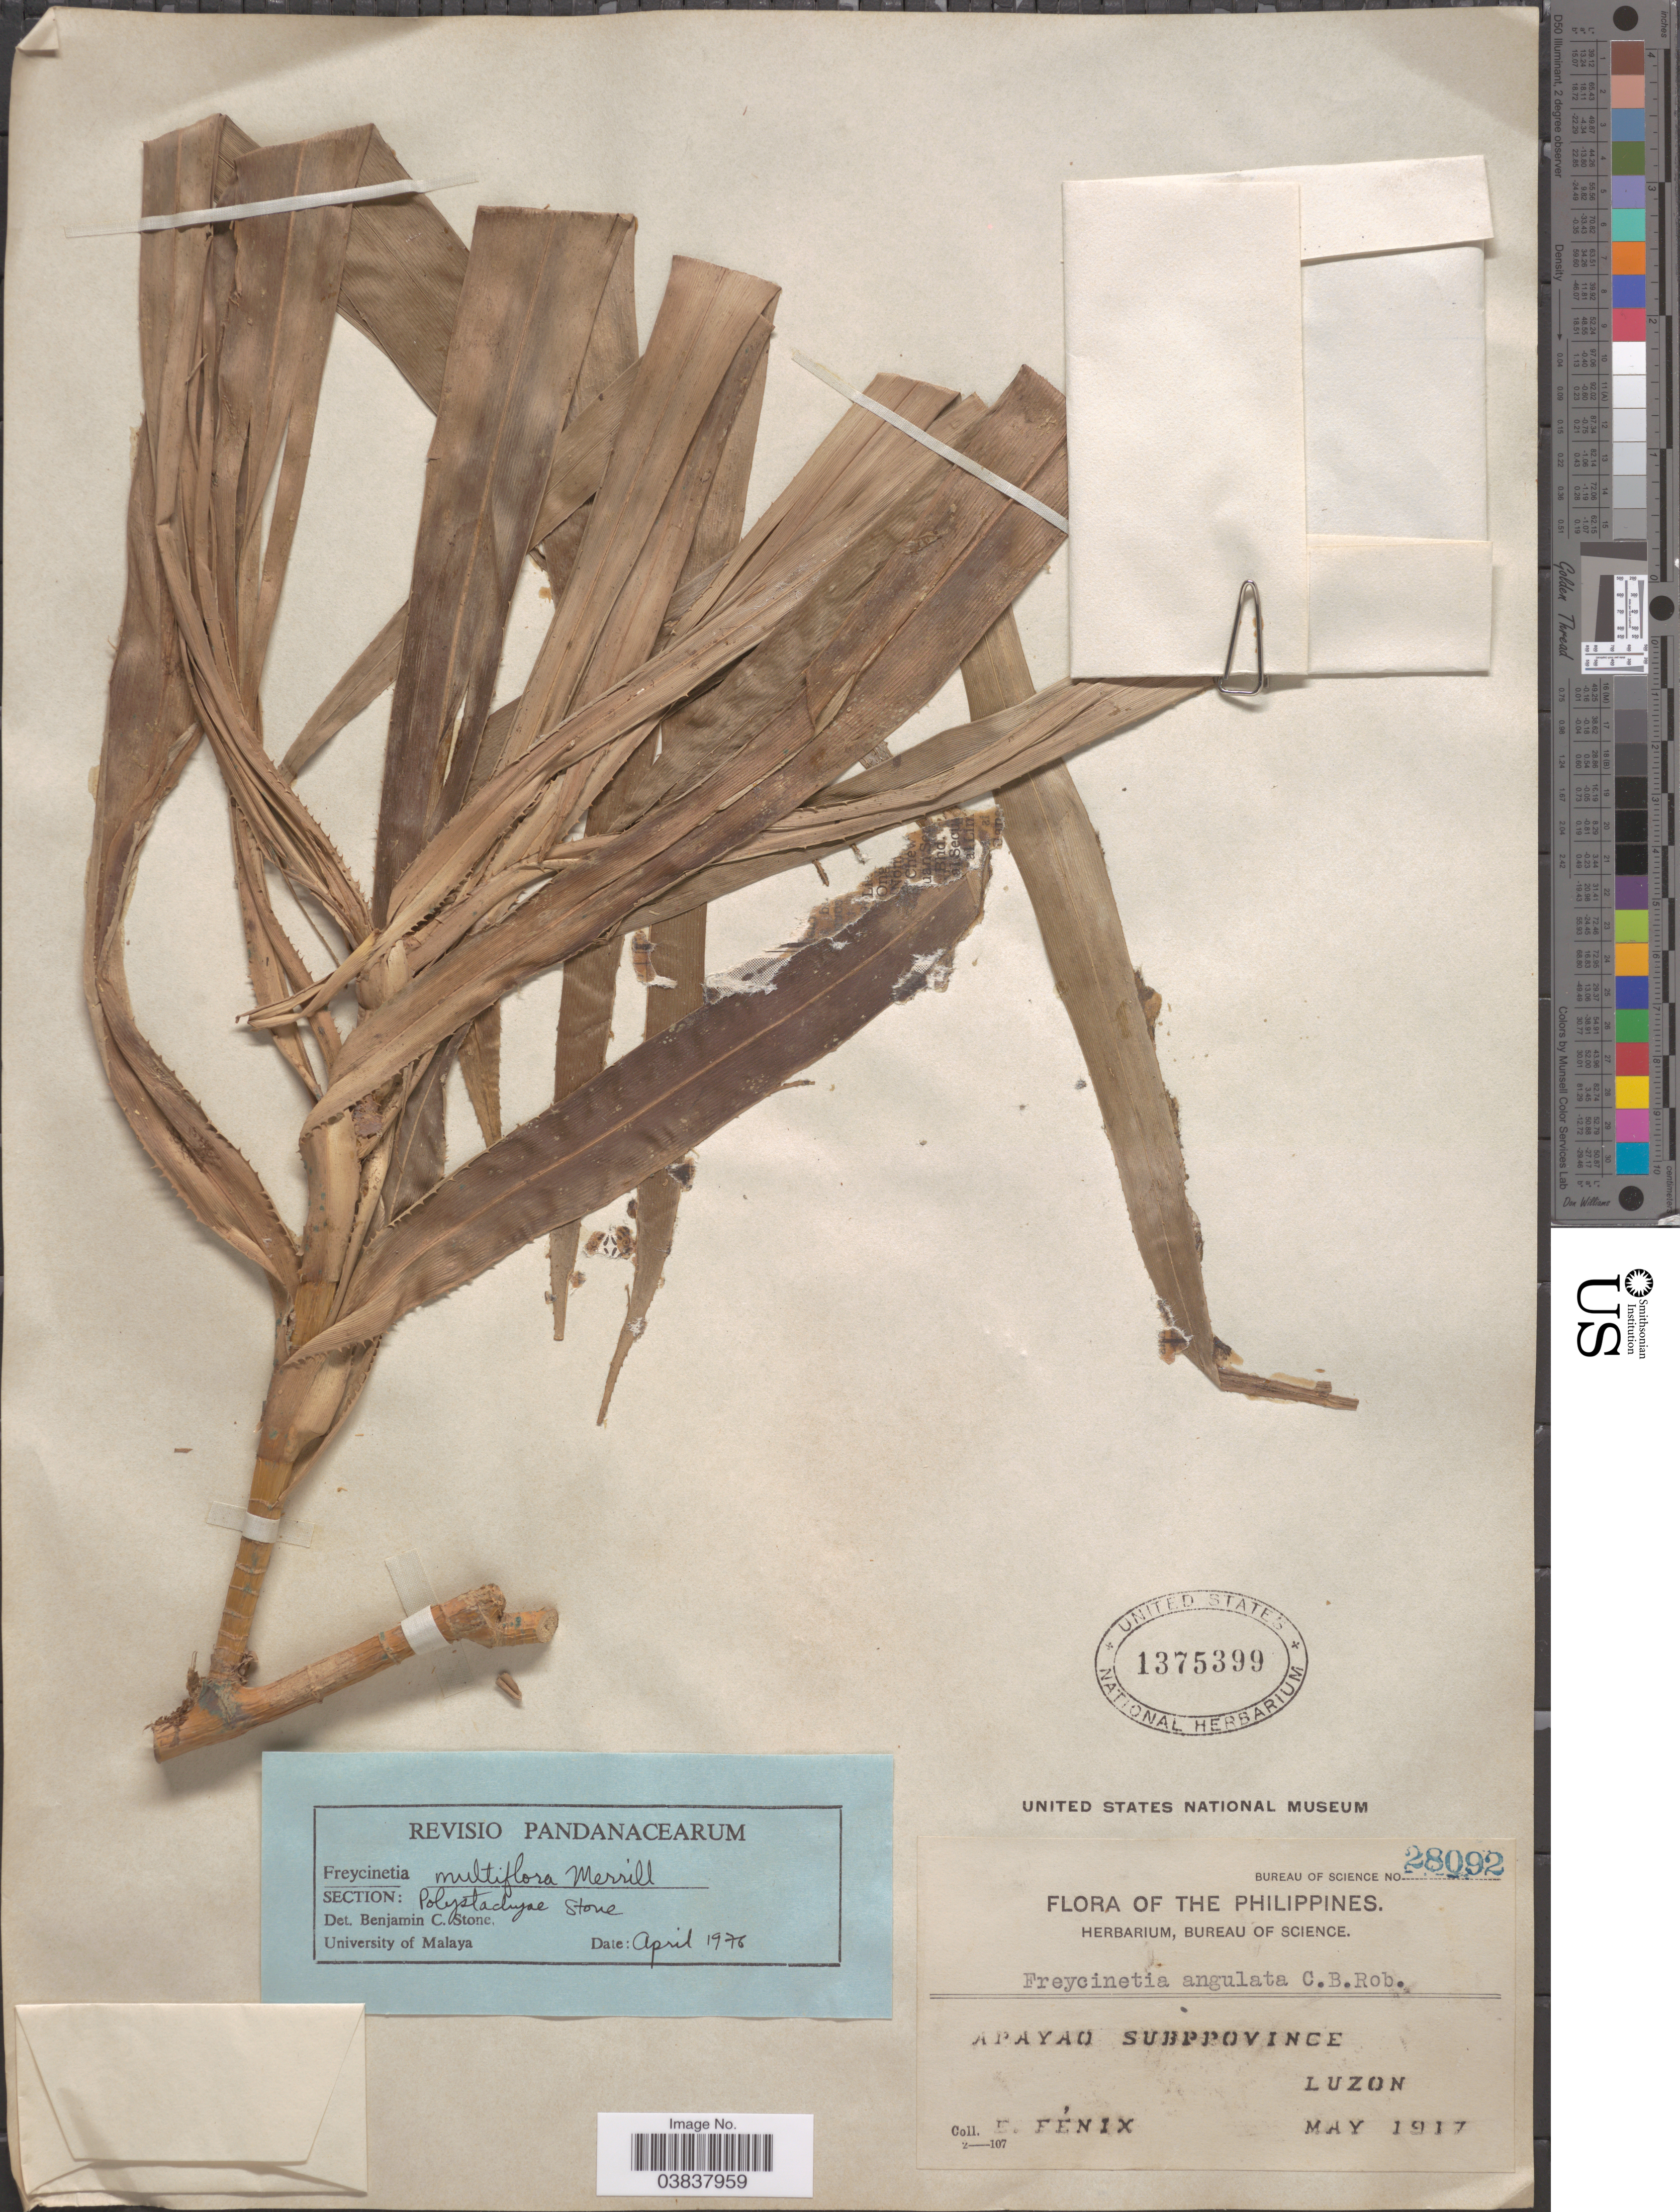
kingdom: Plantae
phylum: Tracheophyta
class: Liliopsida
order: Pandanales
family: Pandanaceae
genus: Freycinetia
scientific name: Freycinetia multiflora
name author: Merr.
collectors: E. Fénix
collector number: Bureau of Science 28092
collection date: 1917-05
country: Philippines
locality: Apayao Subprovince, Luzon.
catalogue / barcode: US 1375399